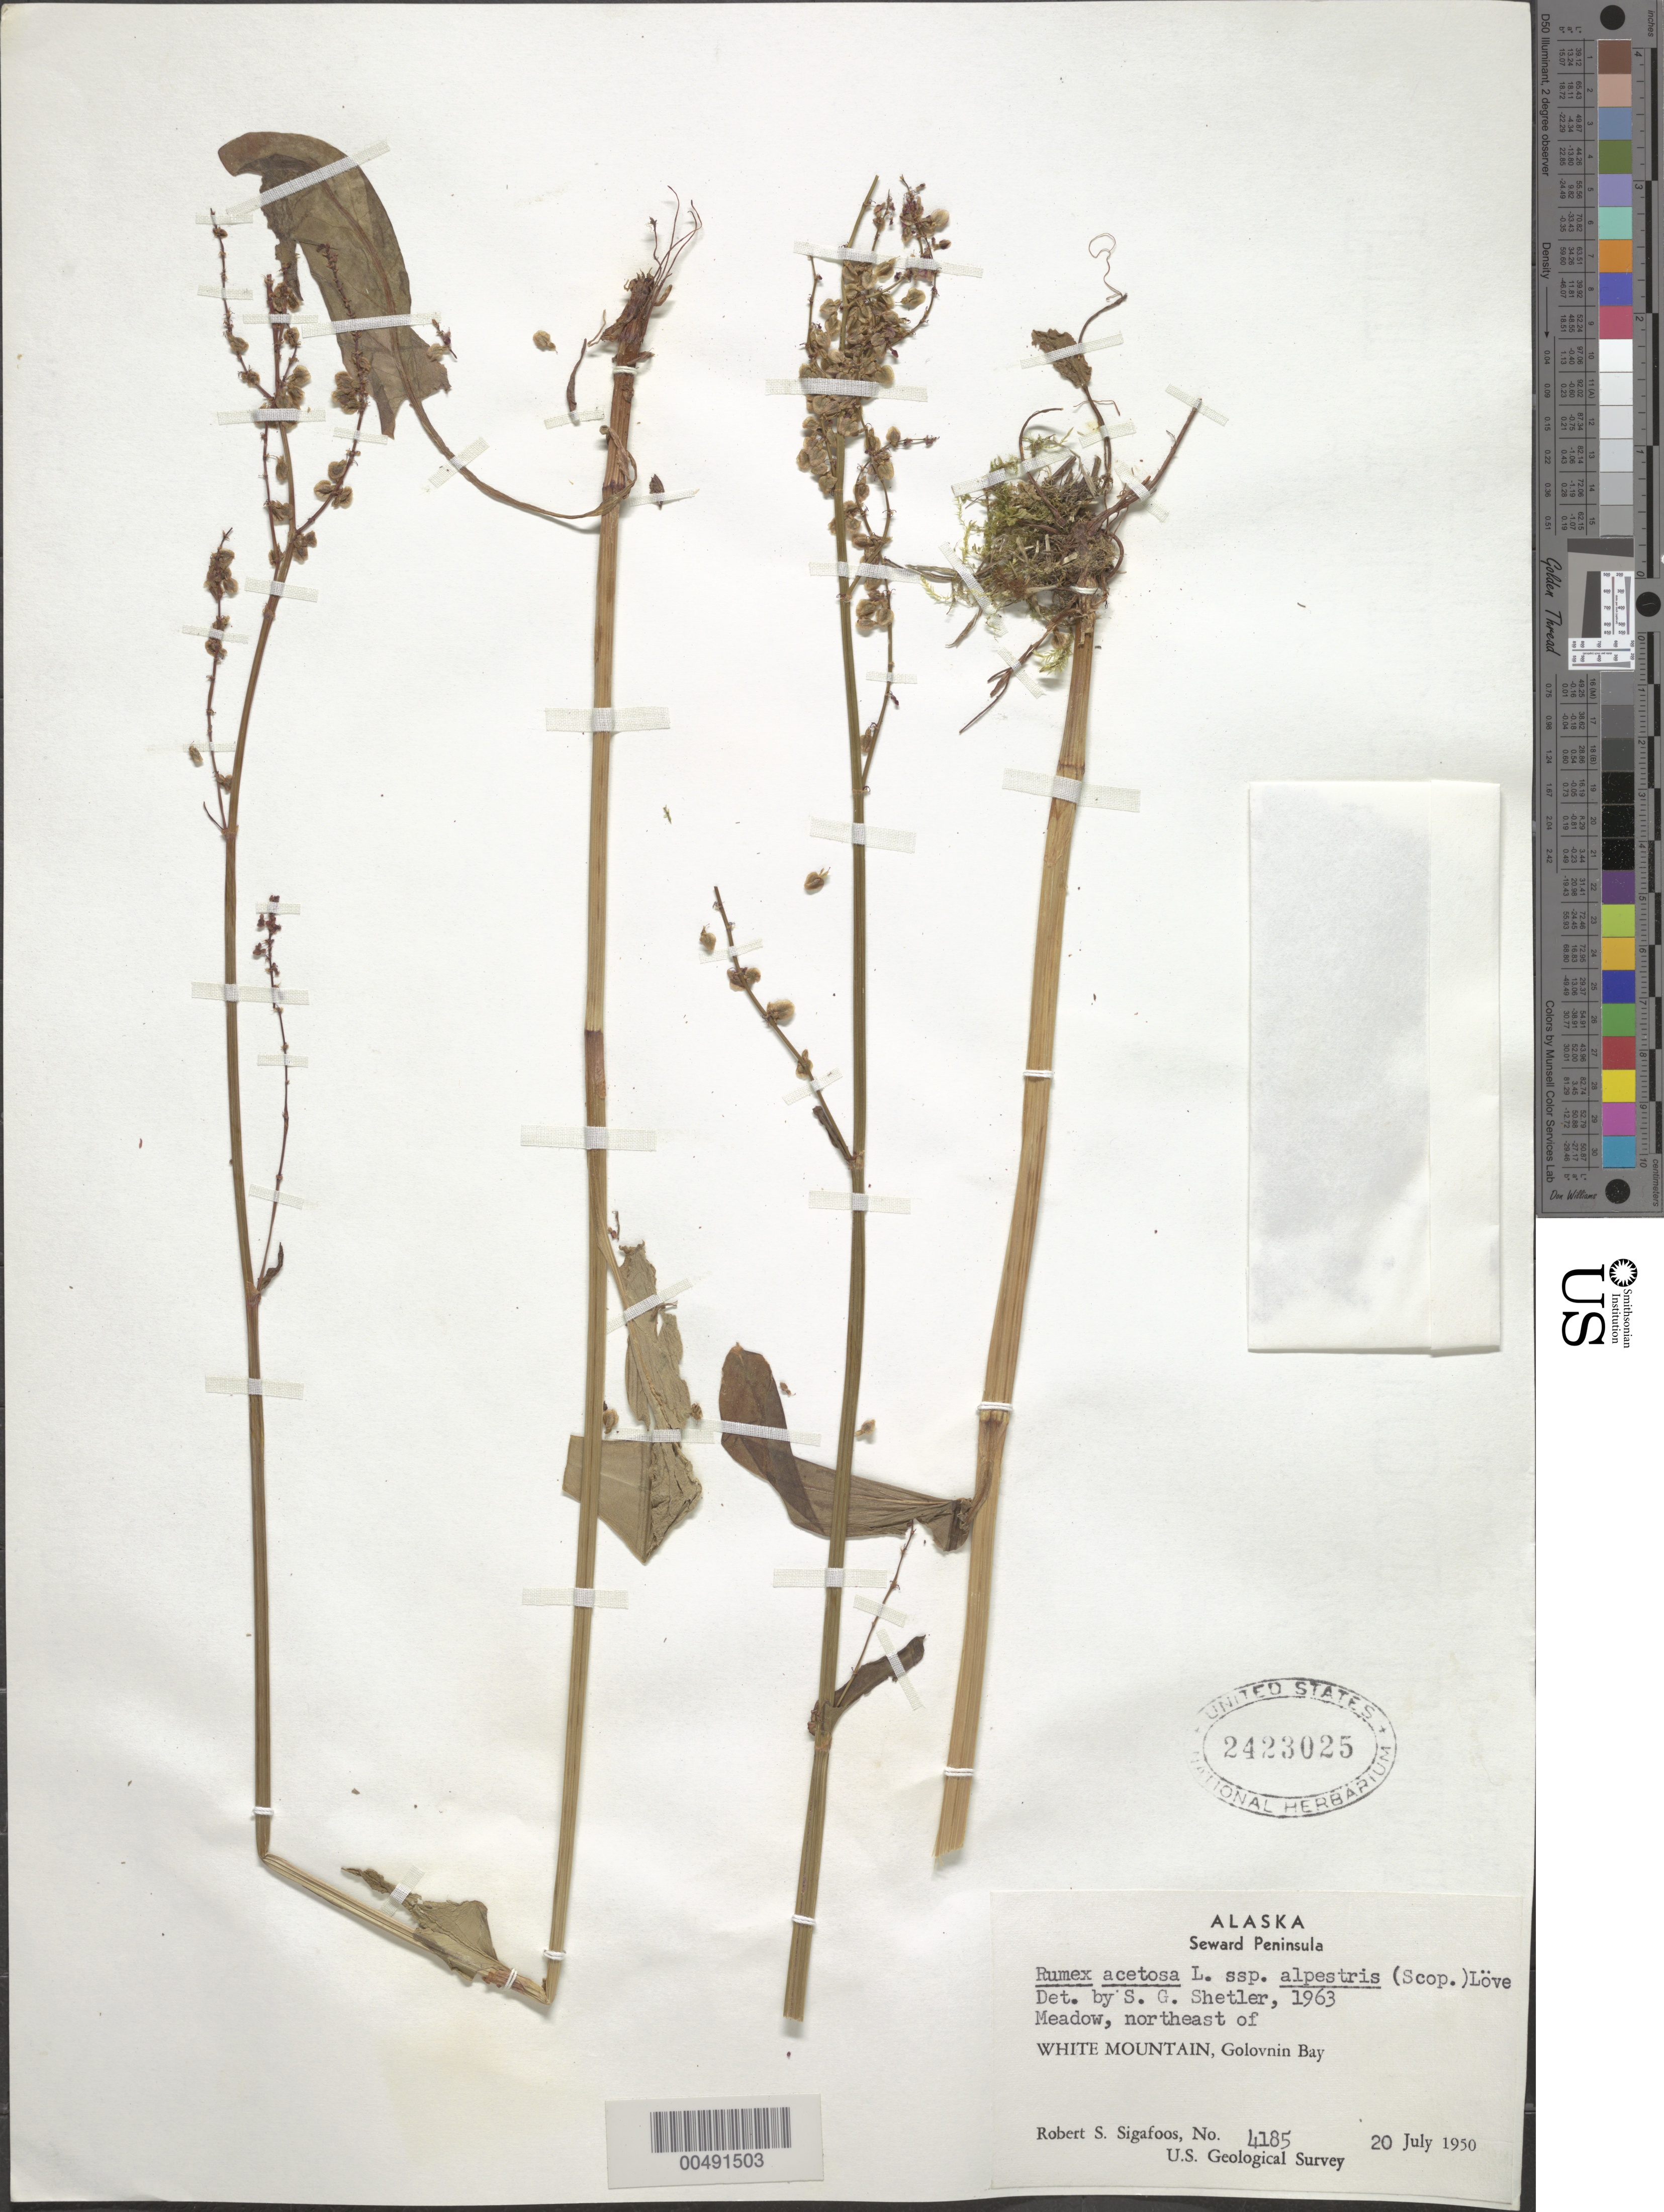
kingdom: Plantae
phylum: Tracheophyta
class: Magnoliopsida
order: Caryophyllales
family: Polygonaceae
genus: Rumex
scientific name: Rumex acetosa subsp. alpestris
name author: (Scop.) Á. Löve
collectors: R. Sigafoos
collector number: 4185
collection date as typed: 20 Jul 1950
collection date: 1950-07-20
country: United States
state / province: Alaska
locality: Seward Peninsula, northeast of White Mountain, Golovnin Bay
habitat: meadow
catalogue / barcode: US 2423025